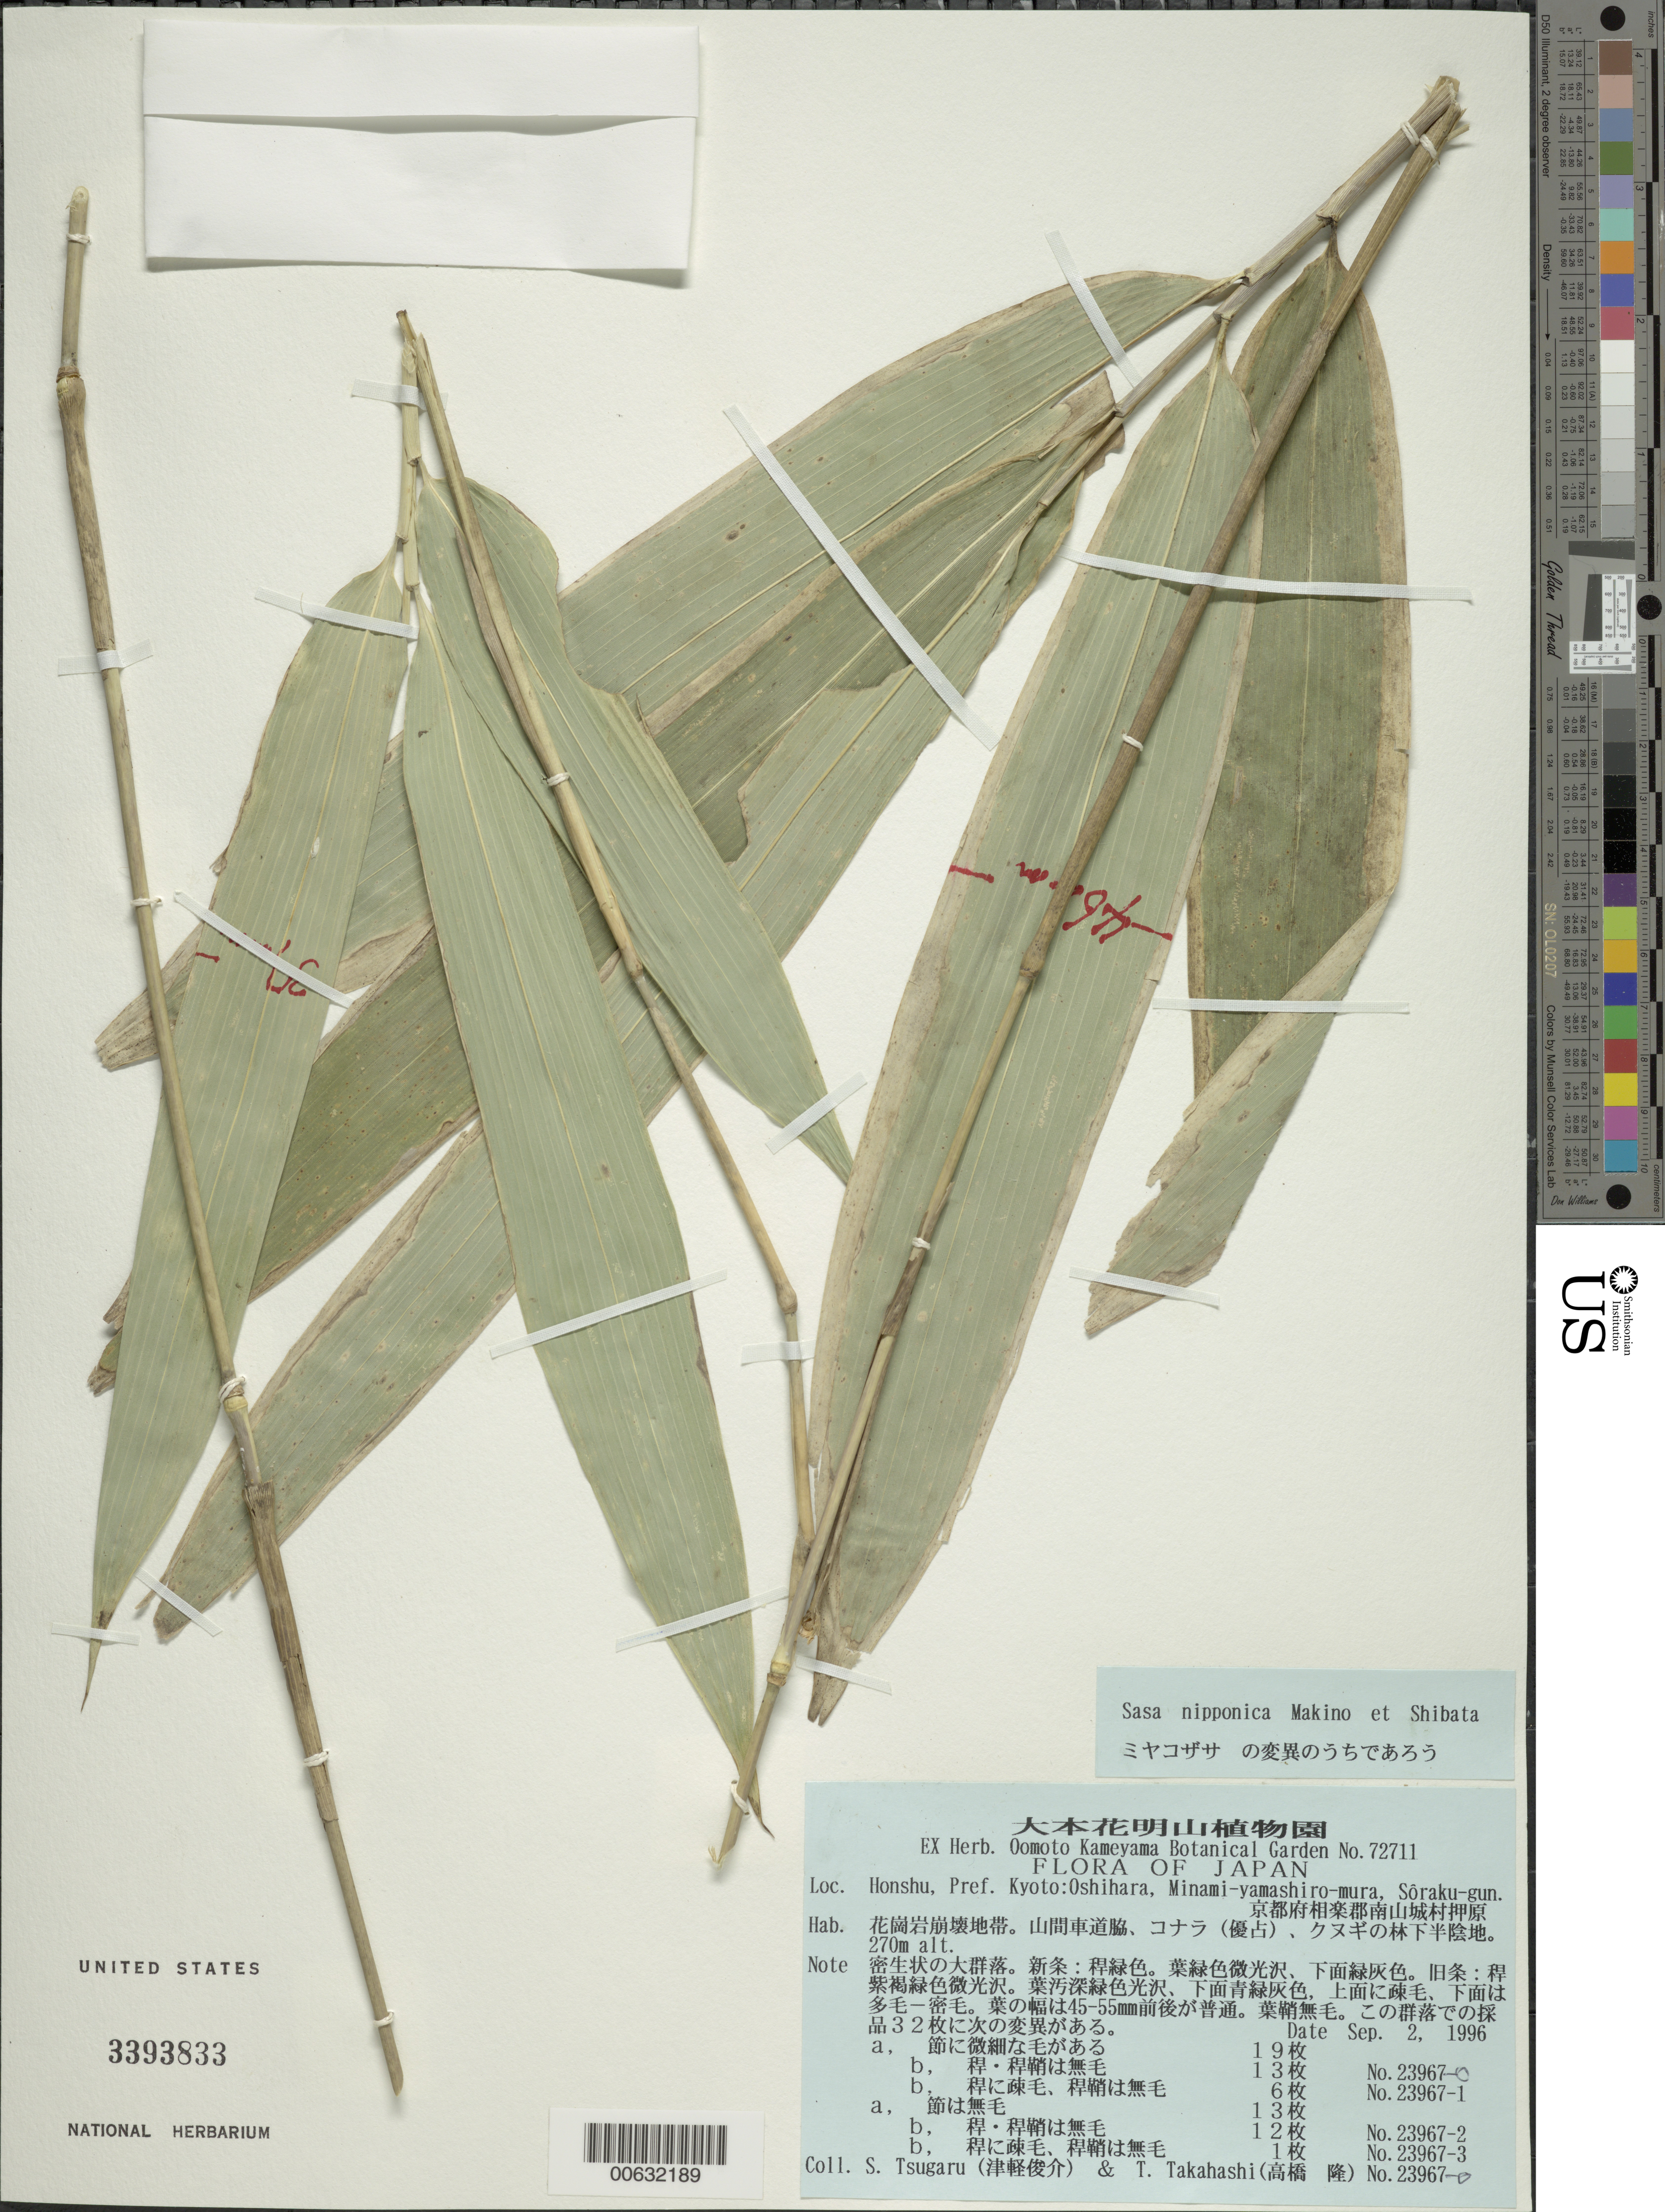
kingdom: Plantae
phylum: Tracheophyta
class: Liliopsida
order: Poales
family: Poaceae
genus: Sasa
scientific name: Sasa nipponica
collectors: S. Tsugaru & T. Takahashi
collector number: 72711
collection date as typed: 02 Sep 1996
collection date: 1996-09-02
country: Japan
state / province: Kyoto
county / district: Soraku-gun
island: Honshu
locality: Honshu, Kyoto Pref., Oshihara, Minami-yamashiro-mura, Soraku-gun.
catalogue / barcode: US 3393833